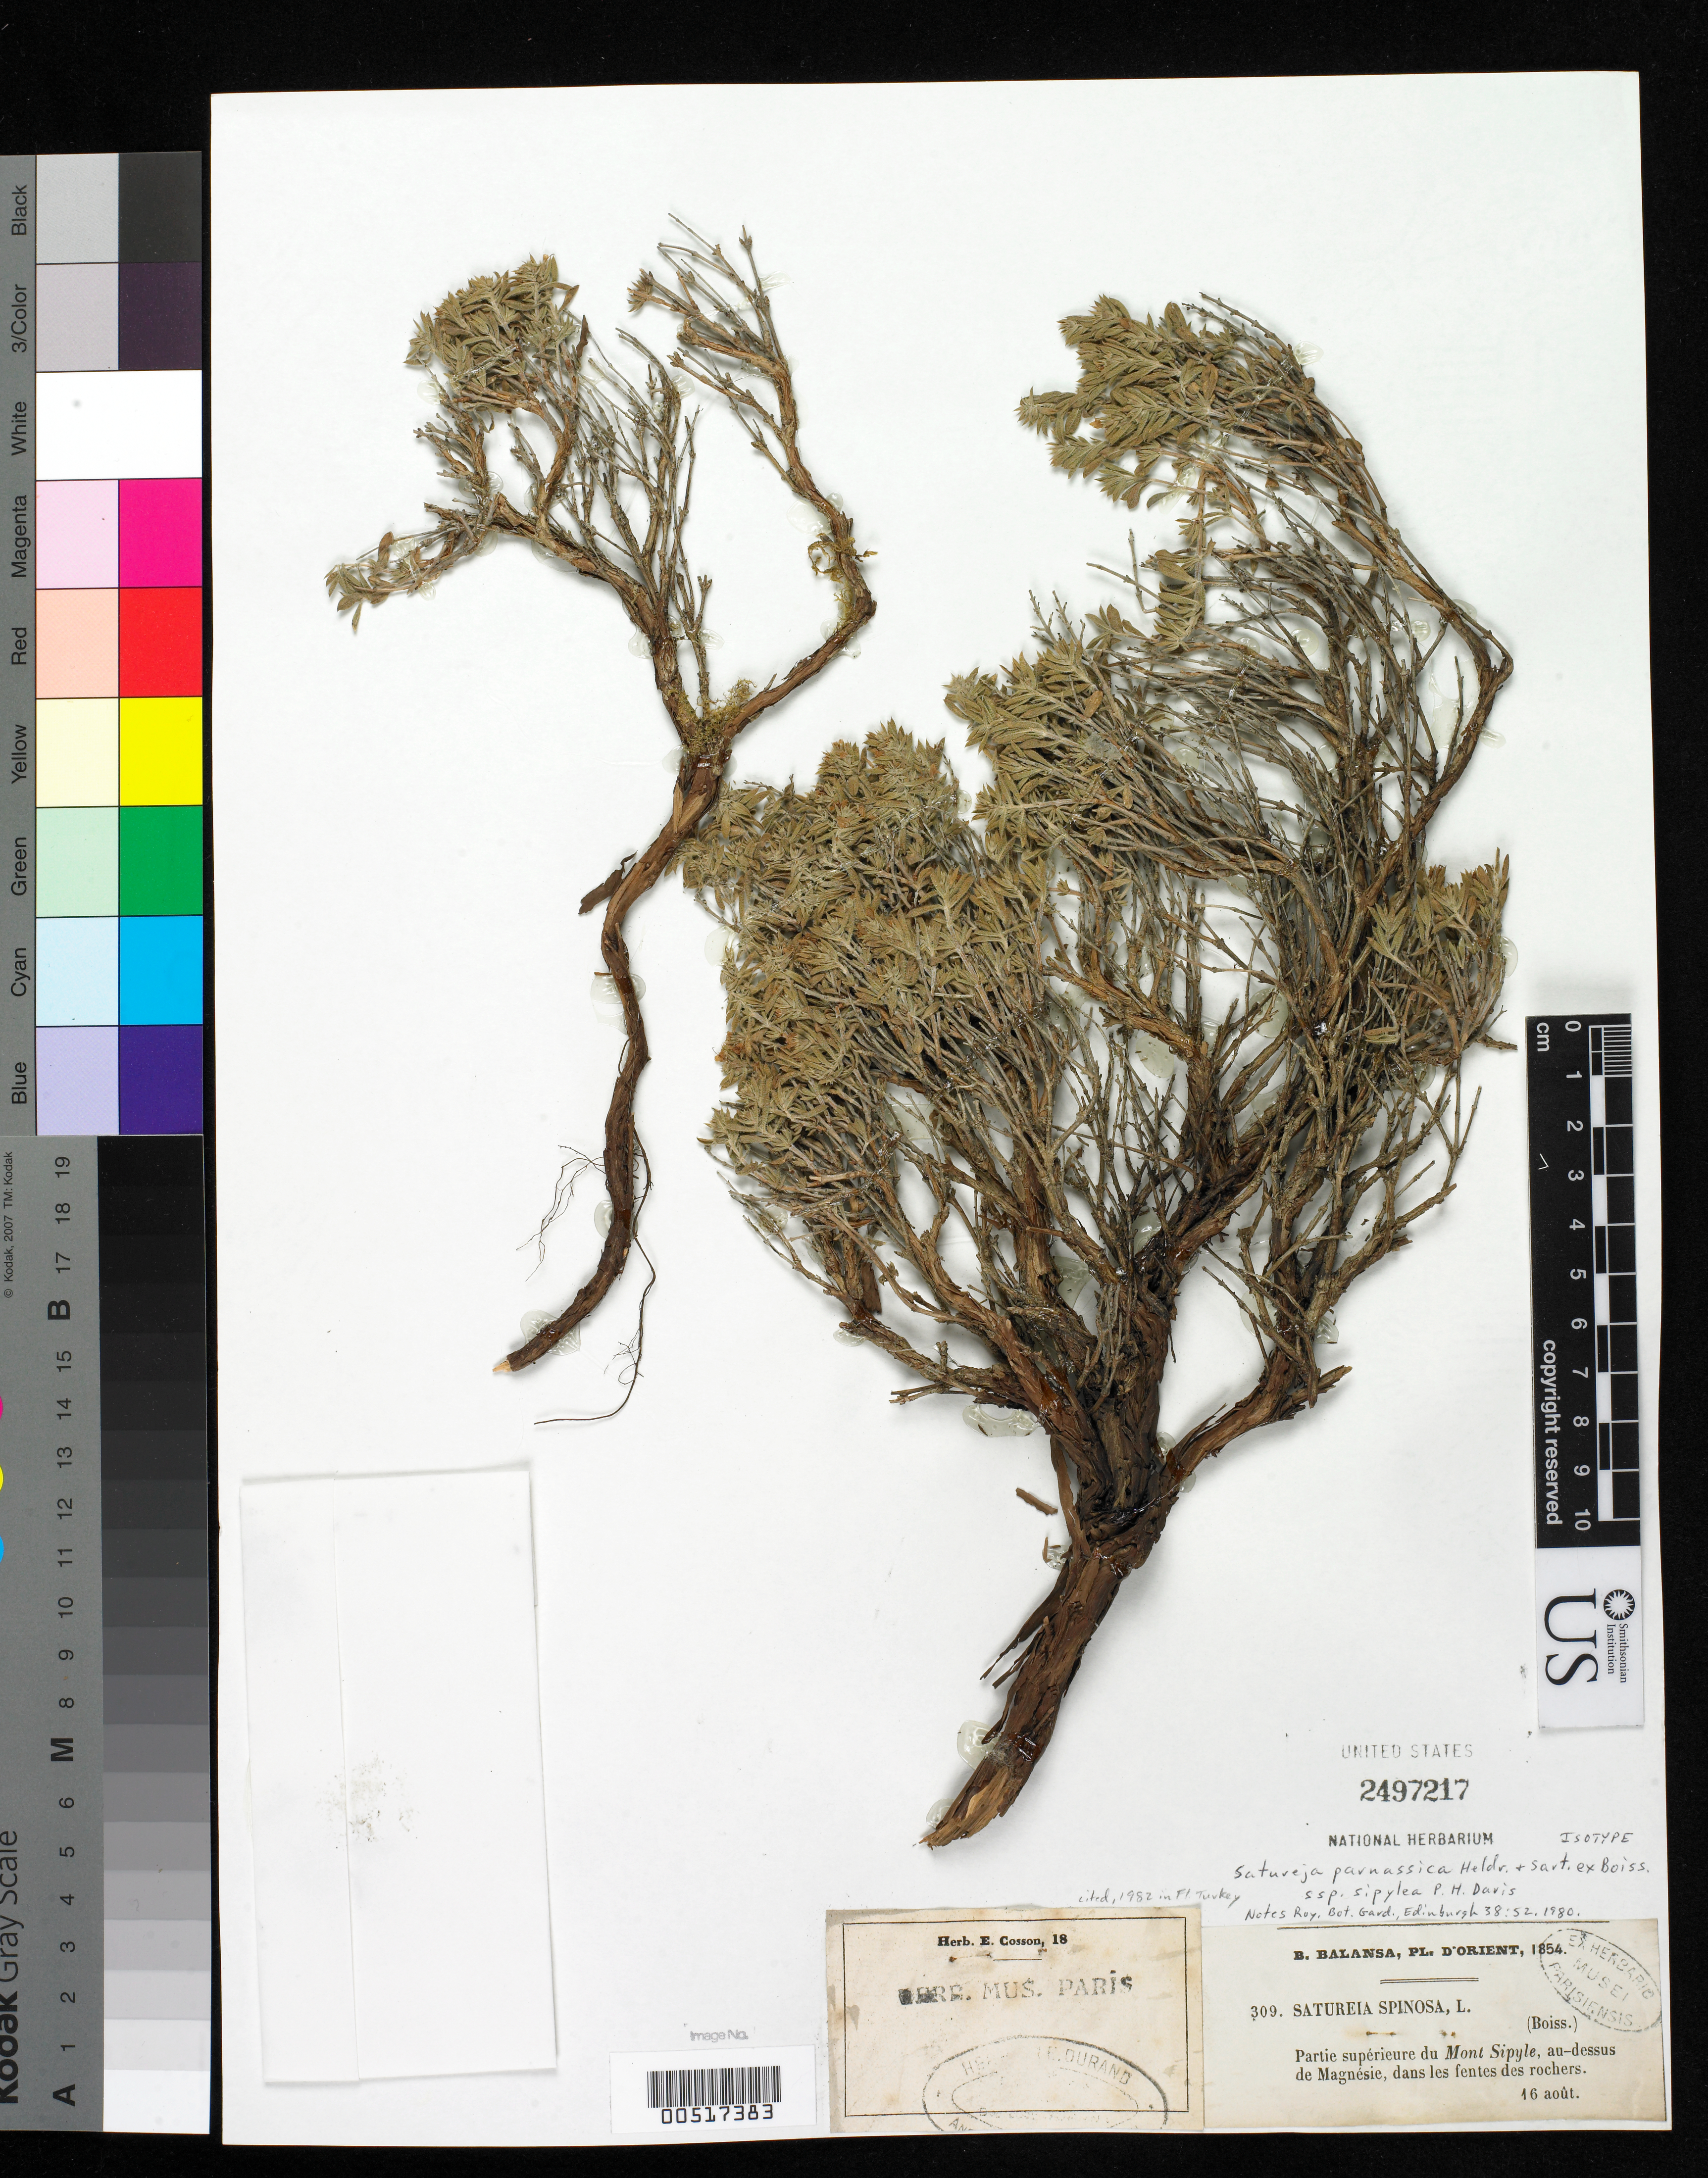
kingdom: Plantae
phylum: Tracheophyta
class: Magnoliopsida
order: Lamiales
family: Lamiaceae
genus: Satureja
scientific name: Satureja parnassica subsp. sipylea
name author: P.H. Davis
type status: Isotype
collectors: B. Balansa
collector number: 309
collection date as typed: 16 Aug 1854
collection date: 1854-08-16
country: Turkey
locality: Partie superieure du Mont Sipyle, au-dessus de Magnesie, dans les Fentes des Rochers.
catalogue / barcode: US 2497217